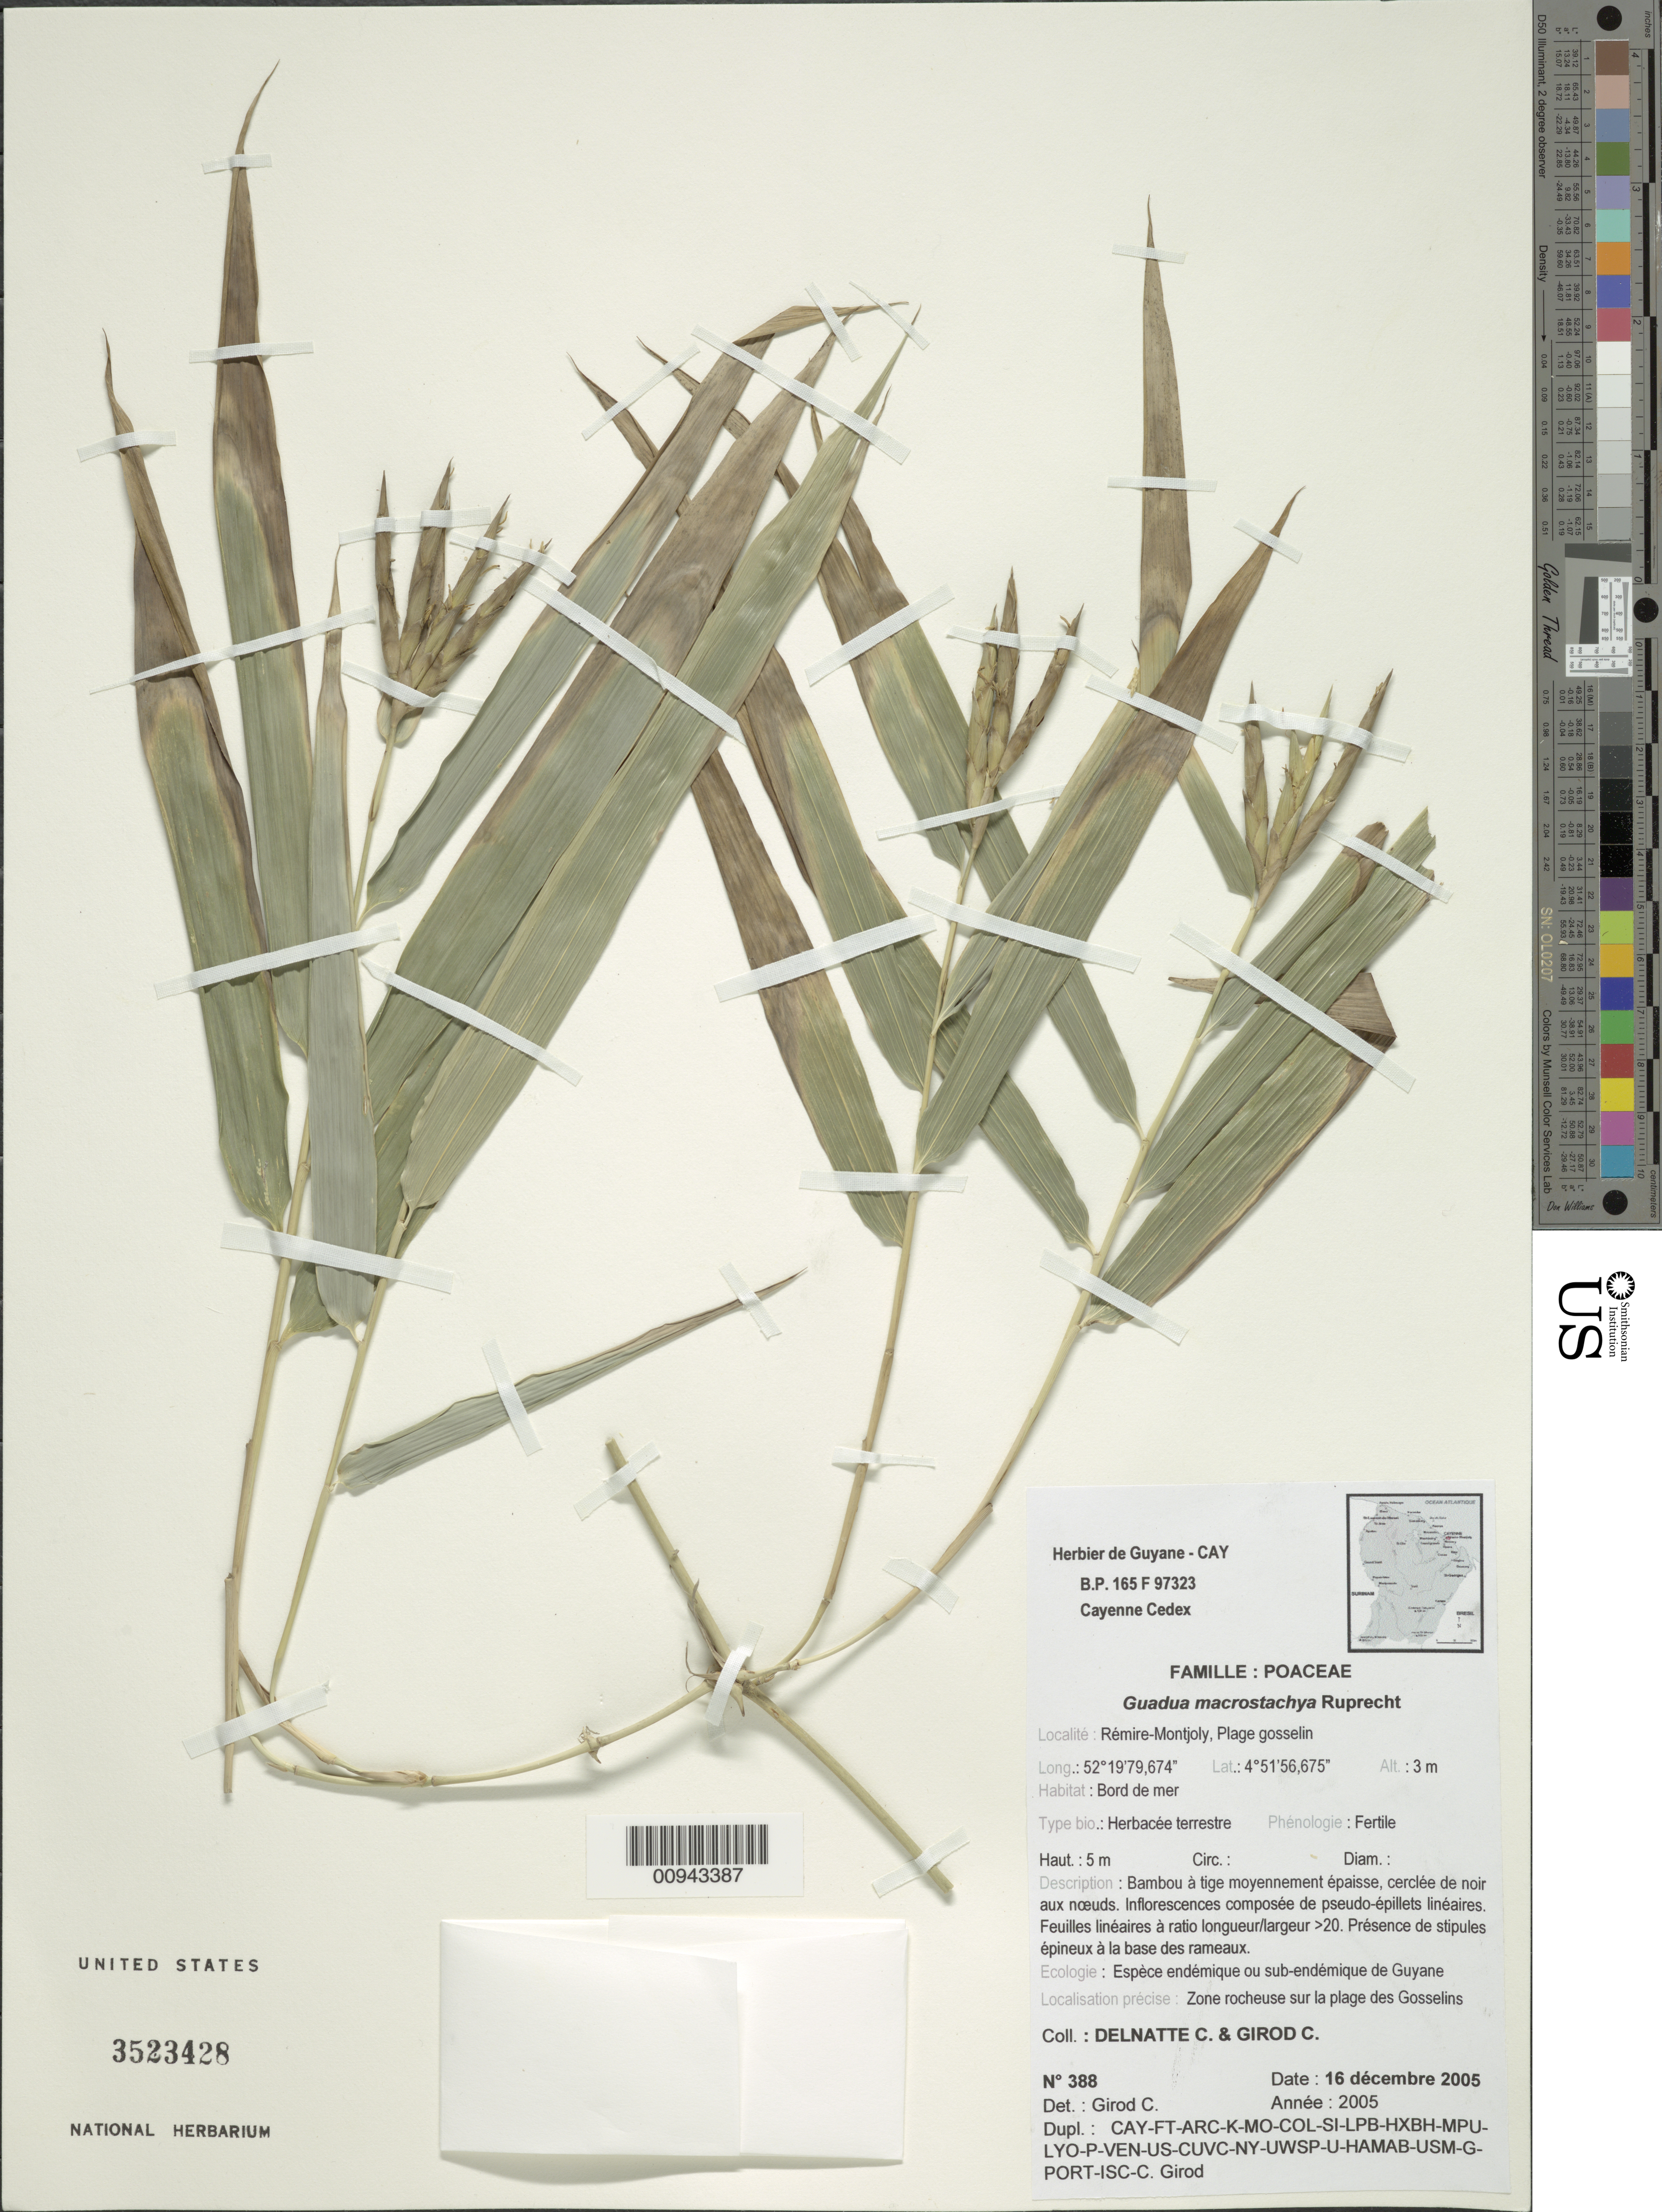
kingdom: Plantae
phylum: Tracheophyta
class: Liliopsida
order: Poales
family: Poaceae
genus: Guadua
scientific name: Guadua macrostachya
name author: Rupr.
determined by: Girod, C.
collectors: C. Delnatte & C. Girod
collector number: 388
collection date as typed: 16-Dec-05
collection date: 2005-12-16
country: French Guiana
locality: Rémire-Montjoly, Plage gosselin. Zone rocheuse sur la plage des Gosselins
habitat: Bord de mer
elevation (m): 3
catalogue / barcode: US 3523428